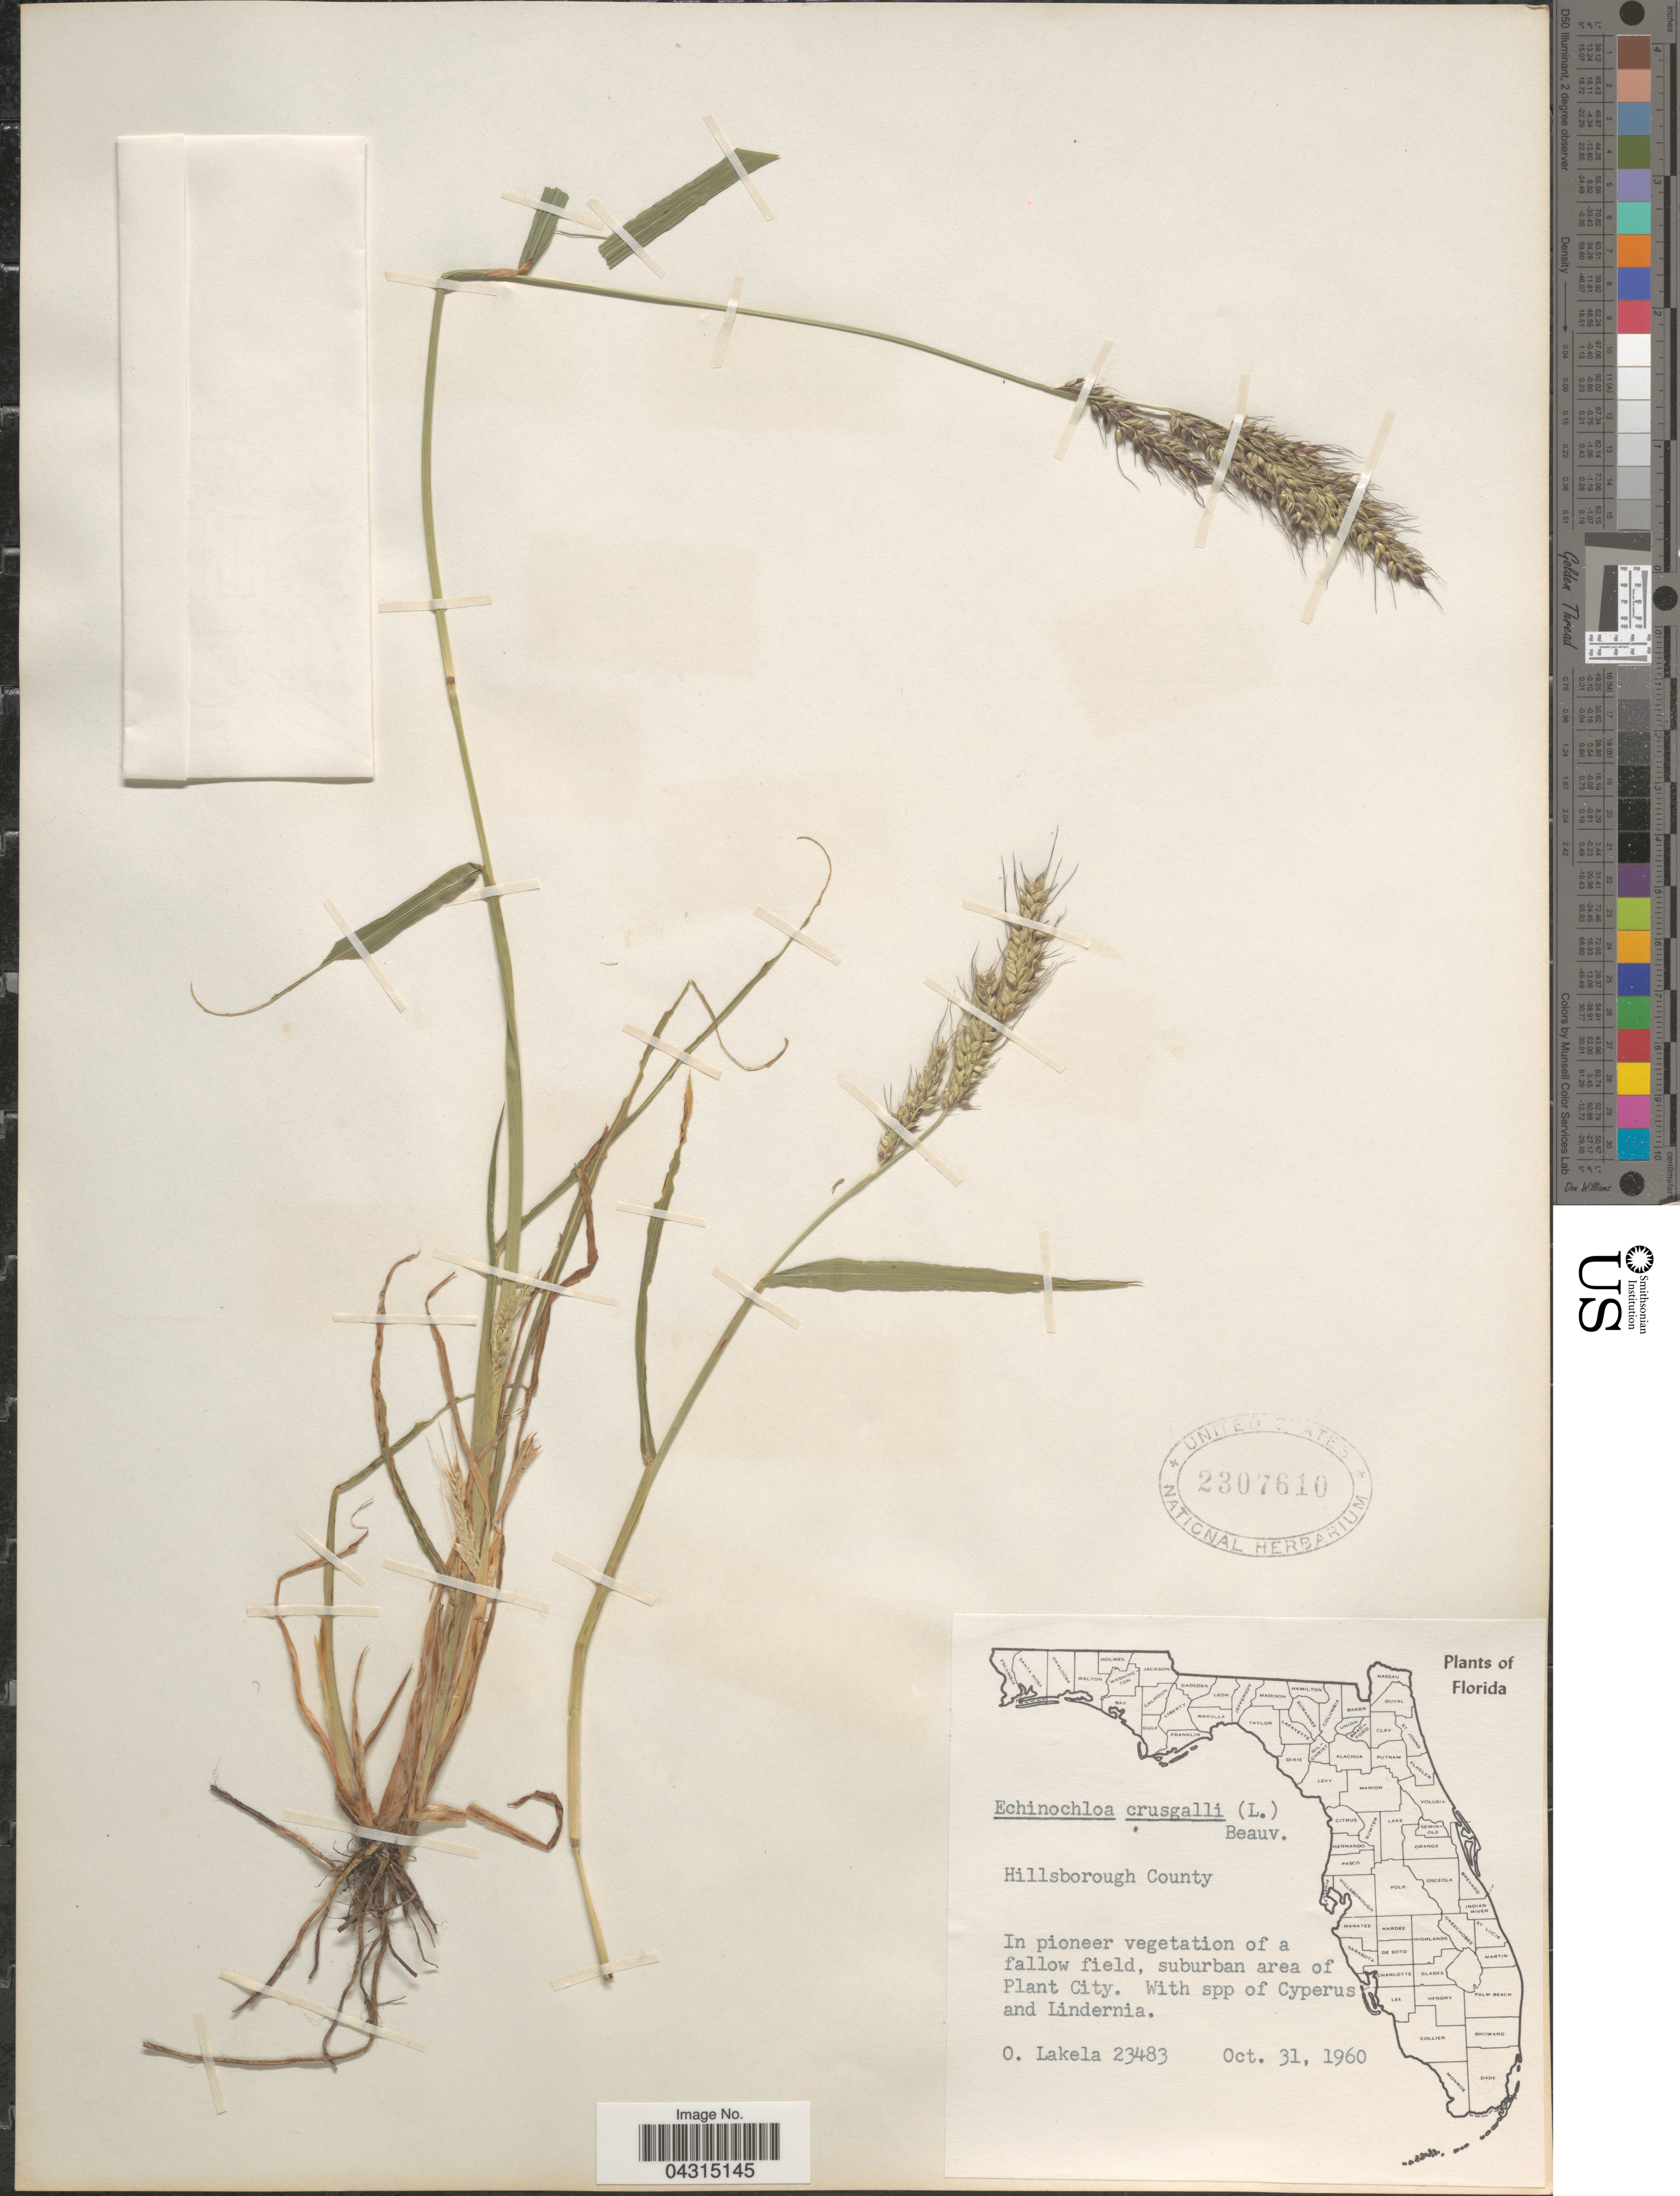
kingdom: Plantae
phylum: Tracheophyta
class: Liliopsida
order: Poales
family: Poaceae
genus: Echinochloa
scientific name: Echinochloa crus-galli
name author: (L.) P. Beauv.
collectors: O. Lakela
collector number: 23483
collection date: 1960-10-31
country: United States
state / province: Florida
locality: Hillsborough County. In pioneer vegetation of a fallow field, suburban area of Plant City.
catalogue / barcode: US 2307610